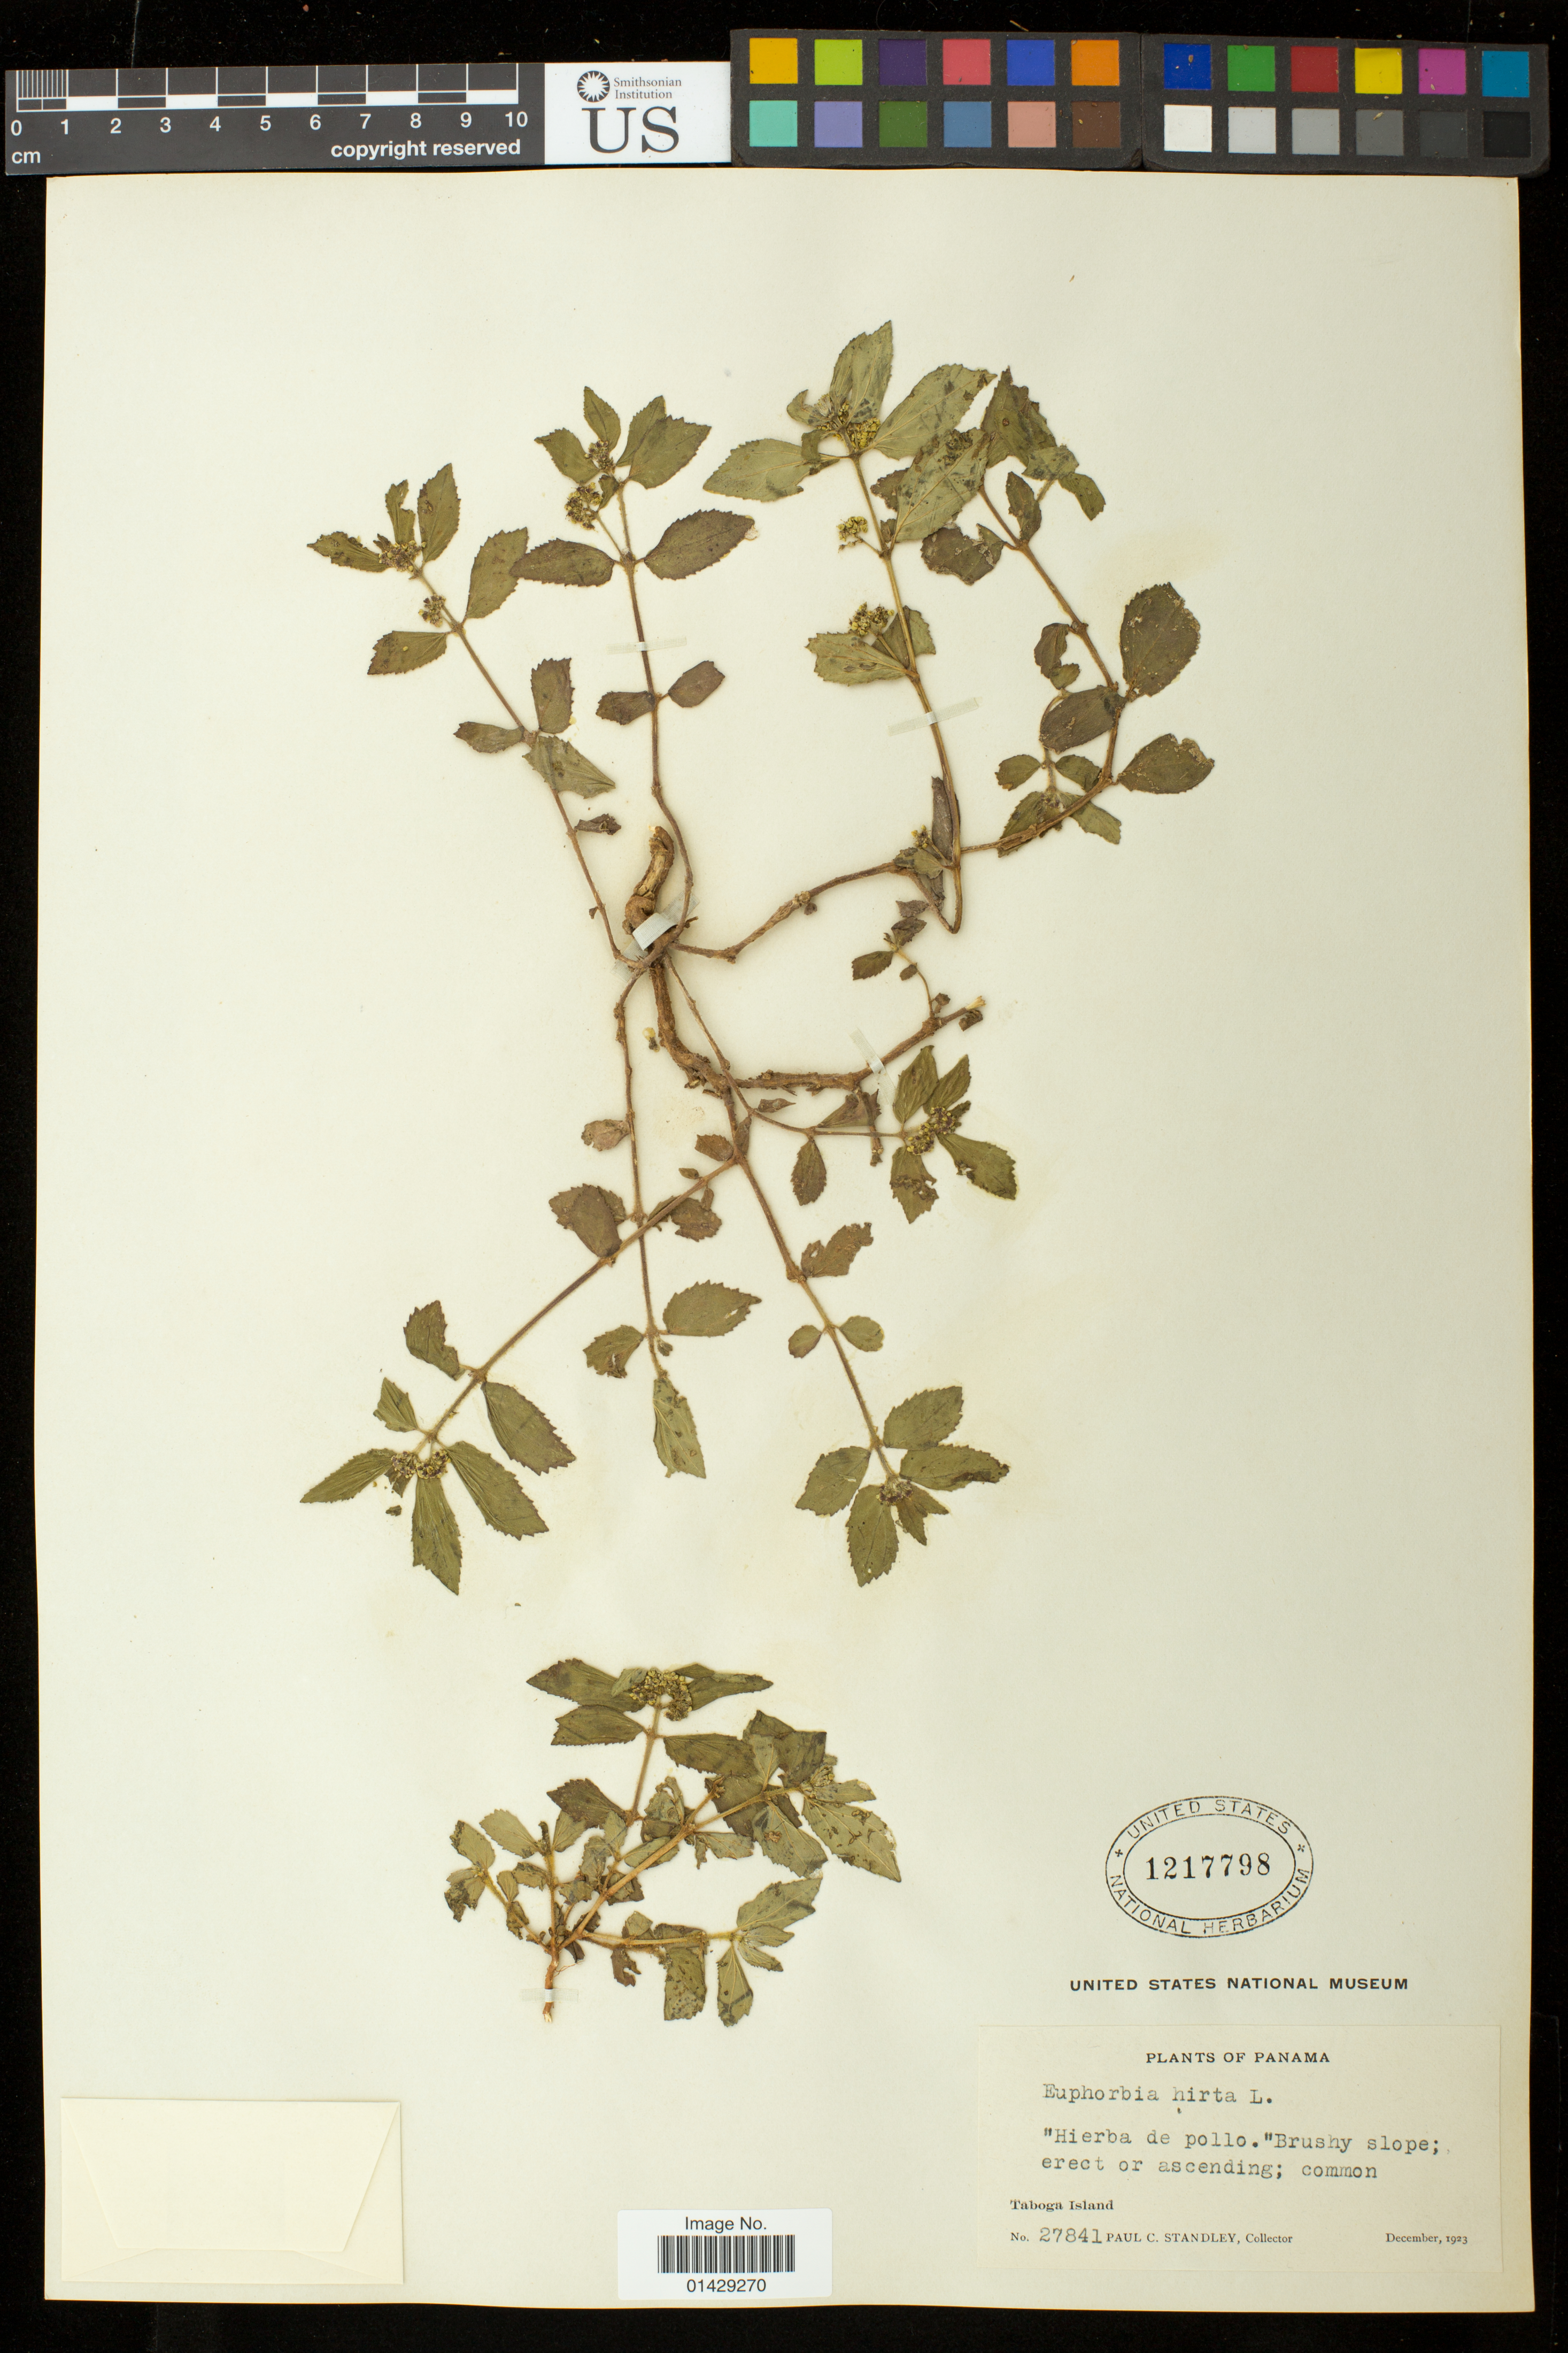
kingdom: Plantae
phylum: Tracheophyta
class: Magnoliopsida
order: Malpighiales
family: Euphorbiaceae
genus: Euphorbia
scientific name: Euphorbia hirta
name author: L.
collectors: P. C. Standley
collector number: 27841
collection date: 1923-12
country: Panama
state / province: Panamá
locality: Taboga Island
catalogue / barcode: US 1217798